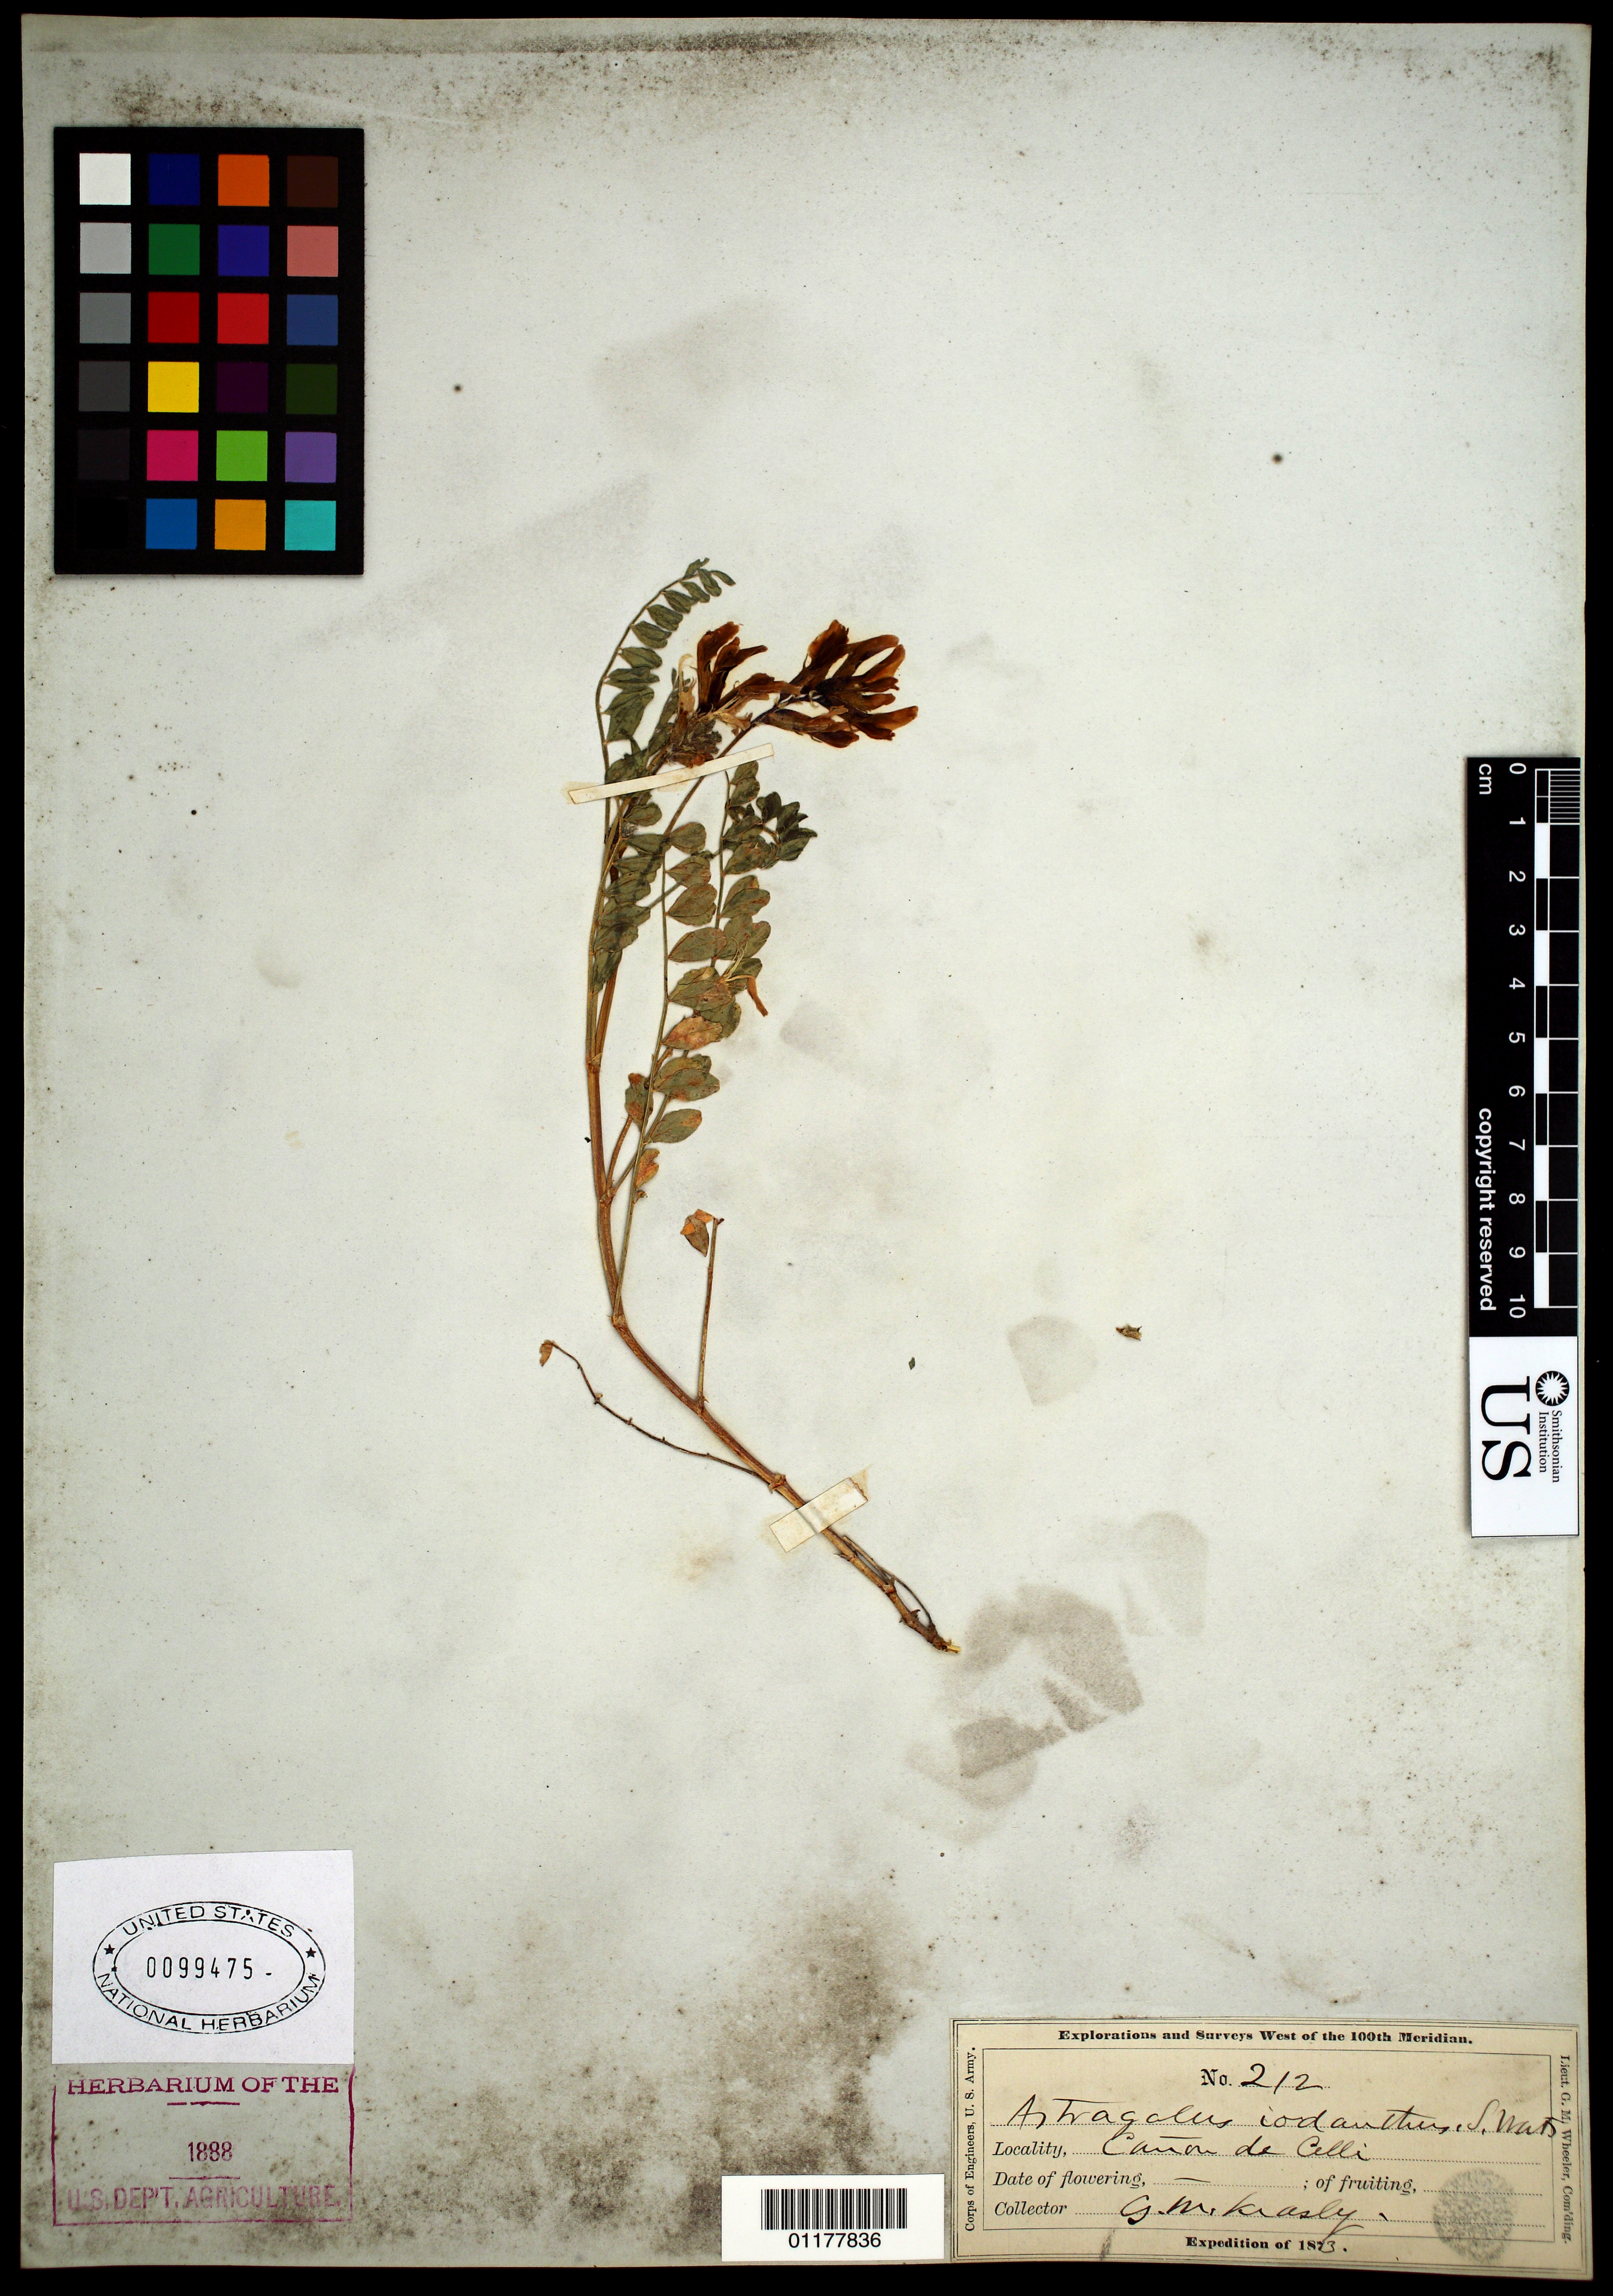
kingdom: Plantae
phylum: Tracheophyta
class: Magnoliopsida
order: Fabales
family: Fabaceae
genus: Astragalus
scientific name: Astragalus iodanthus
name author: S. Watson in C. King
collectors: G. M. Krasly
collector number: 212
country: United States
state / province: California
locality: Mono Lake.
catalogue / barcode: US 99475